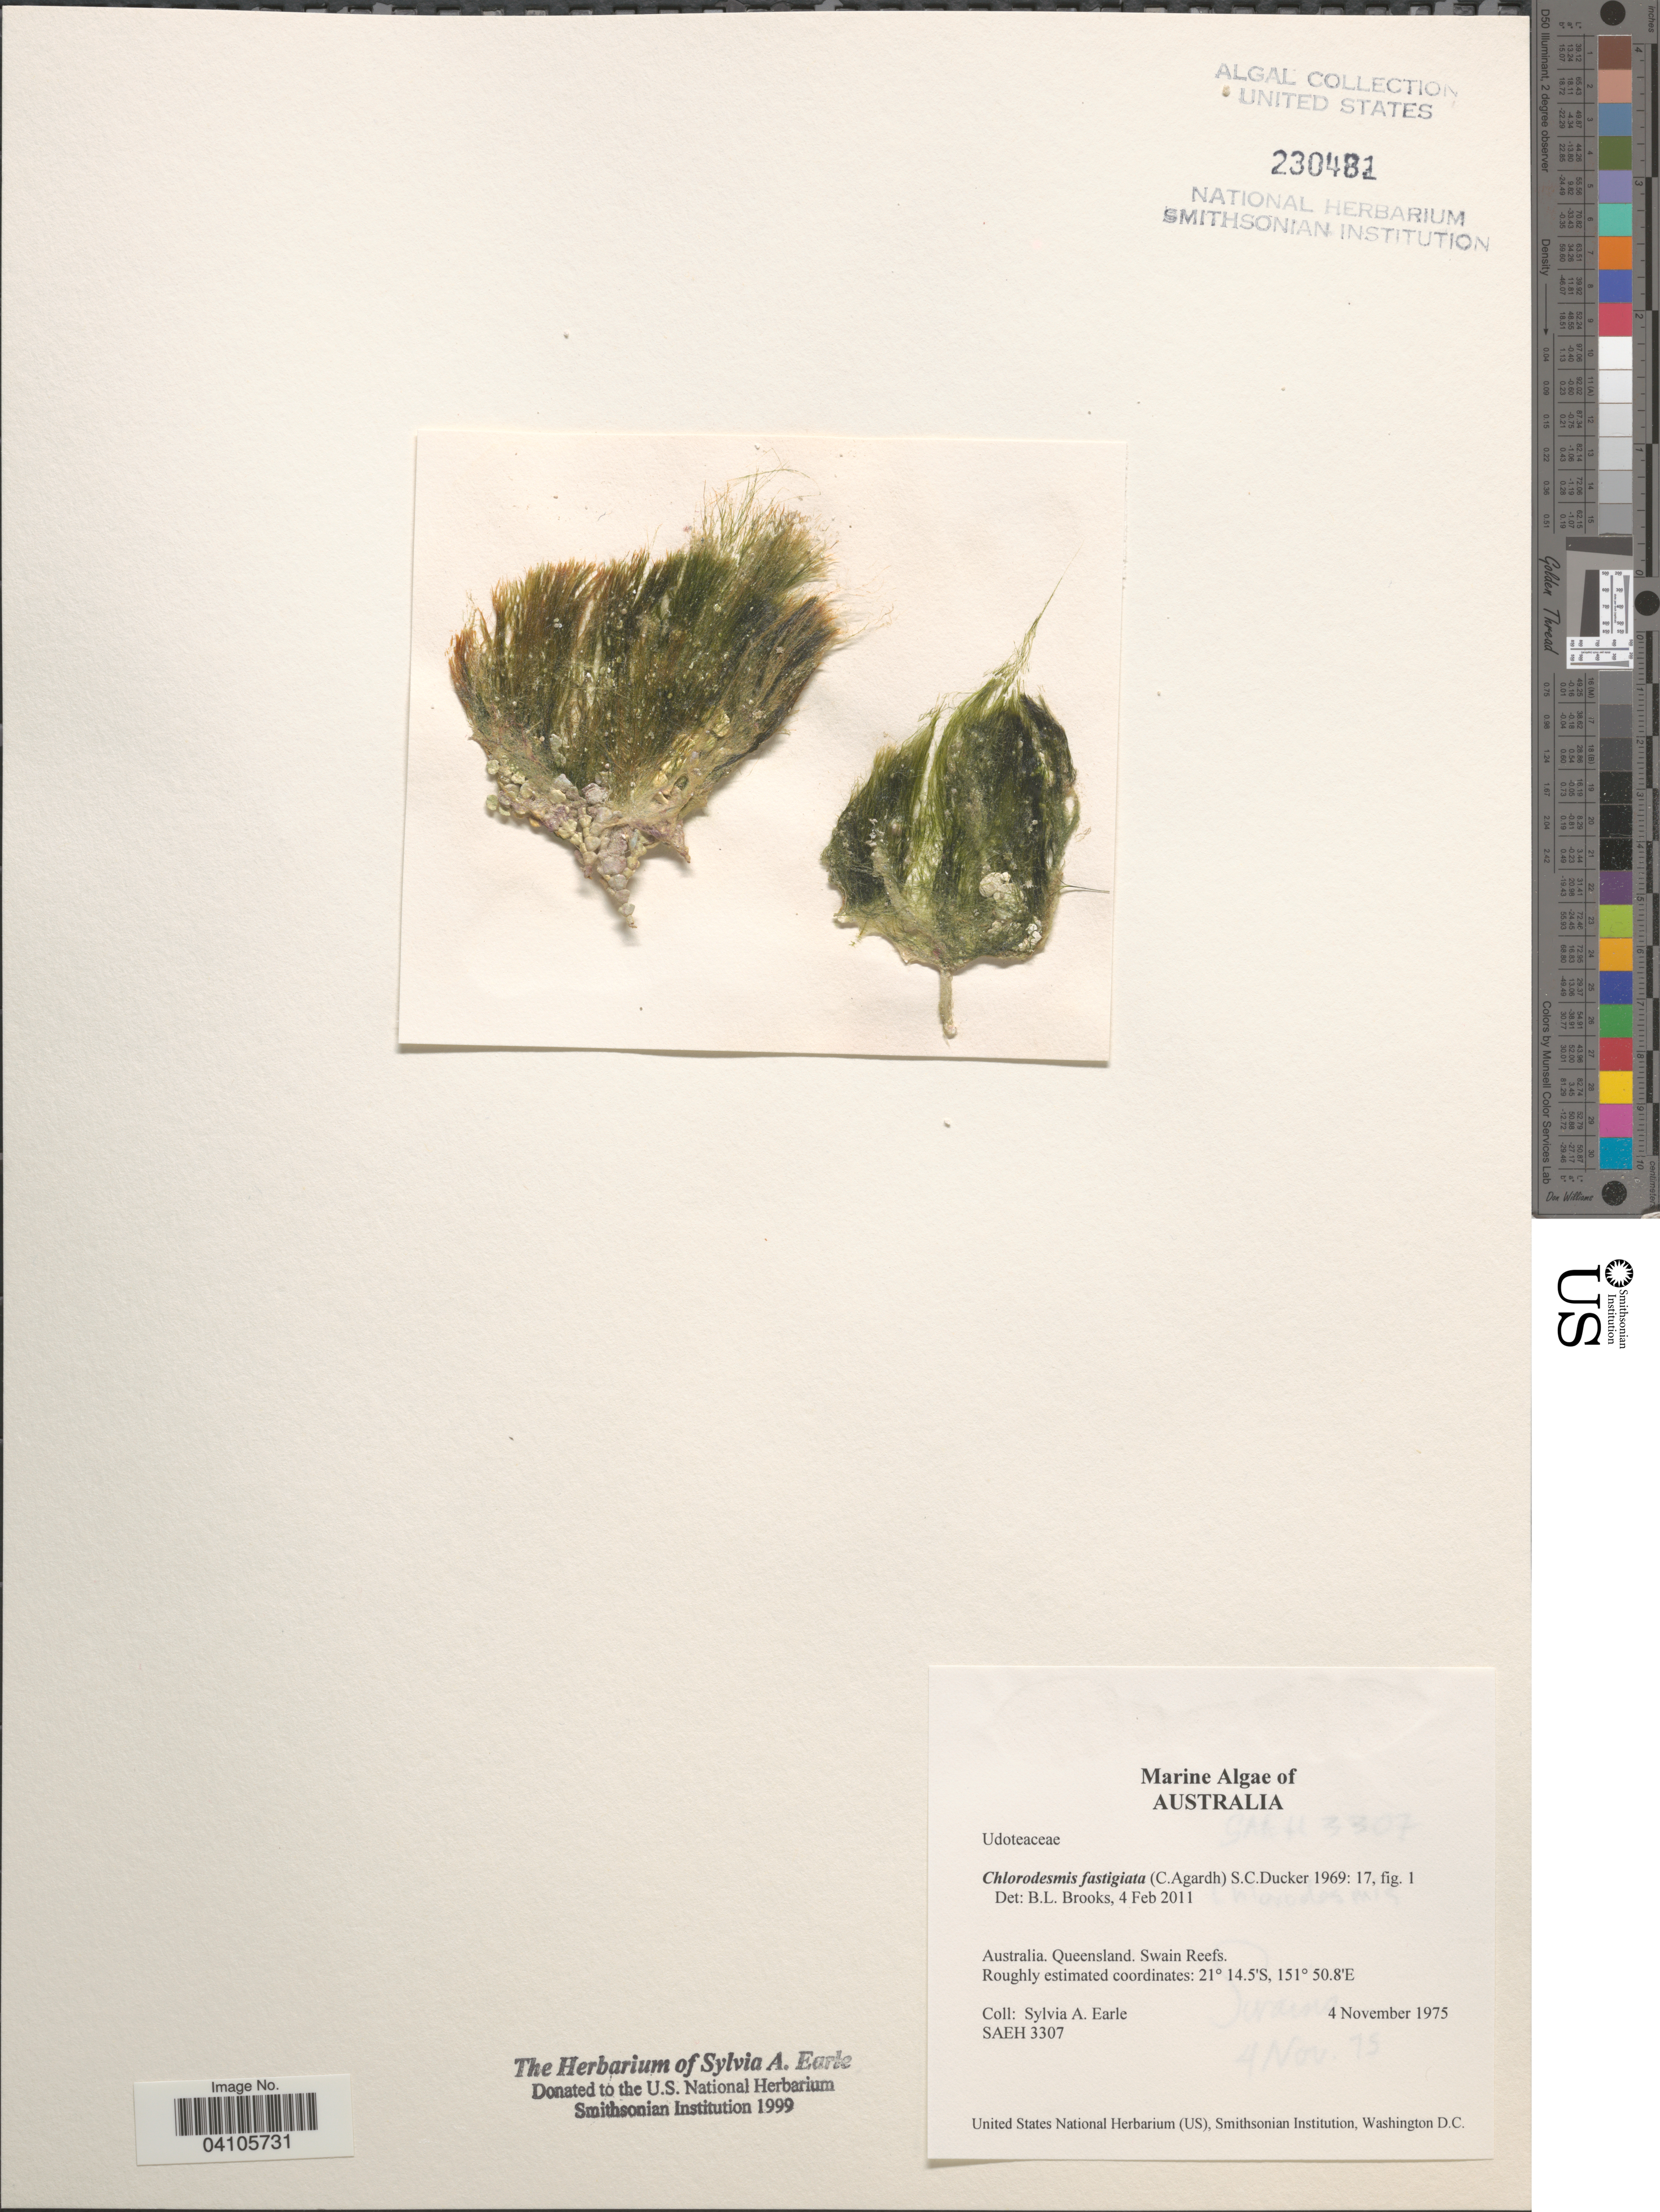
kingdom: Plantae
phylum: Chlorophyta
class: Ulvophyceae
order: Bryopsidales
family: Udoteaceae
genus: Chlorodesmis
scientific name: Chlorodesmis fastigiata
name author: (C. Agardh) S.C. Ducker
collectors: S. A. Earle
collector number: SAEH3307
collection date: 1975-11-04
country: Australia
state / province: Queensland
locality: Swain Reefs.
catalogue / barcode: US 230481